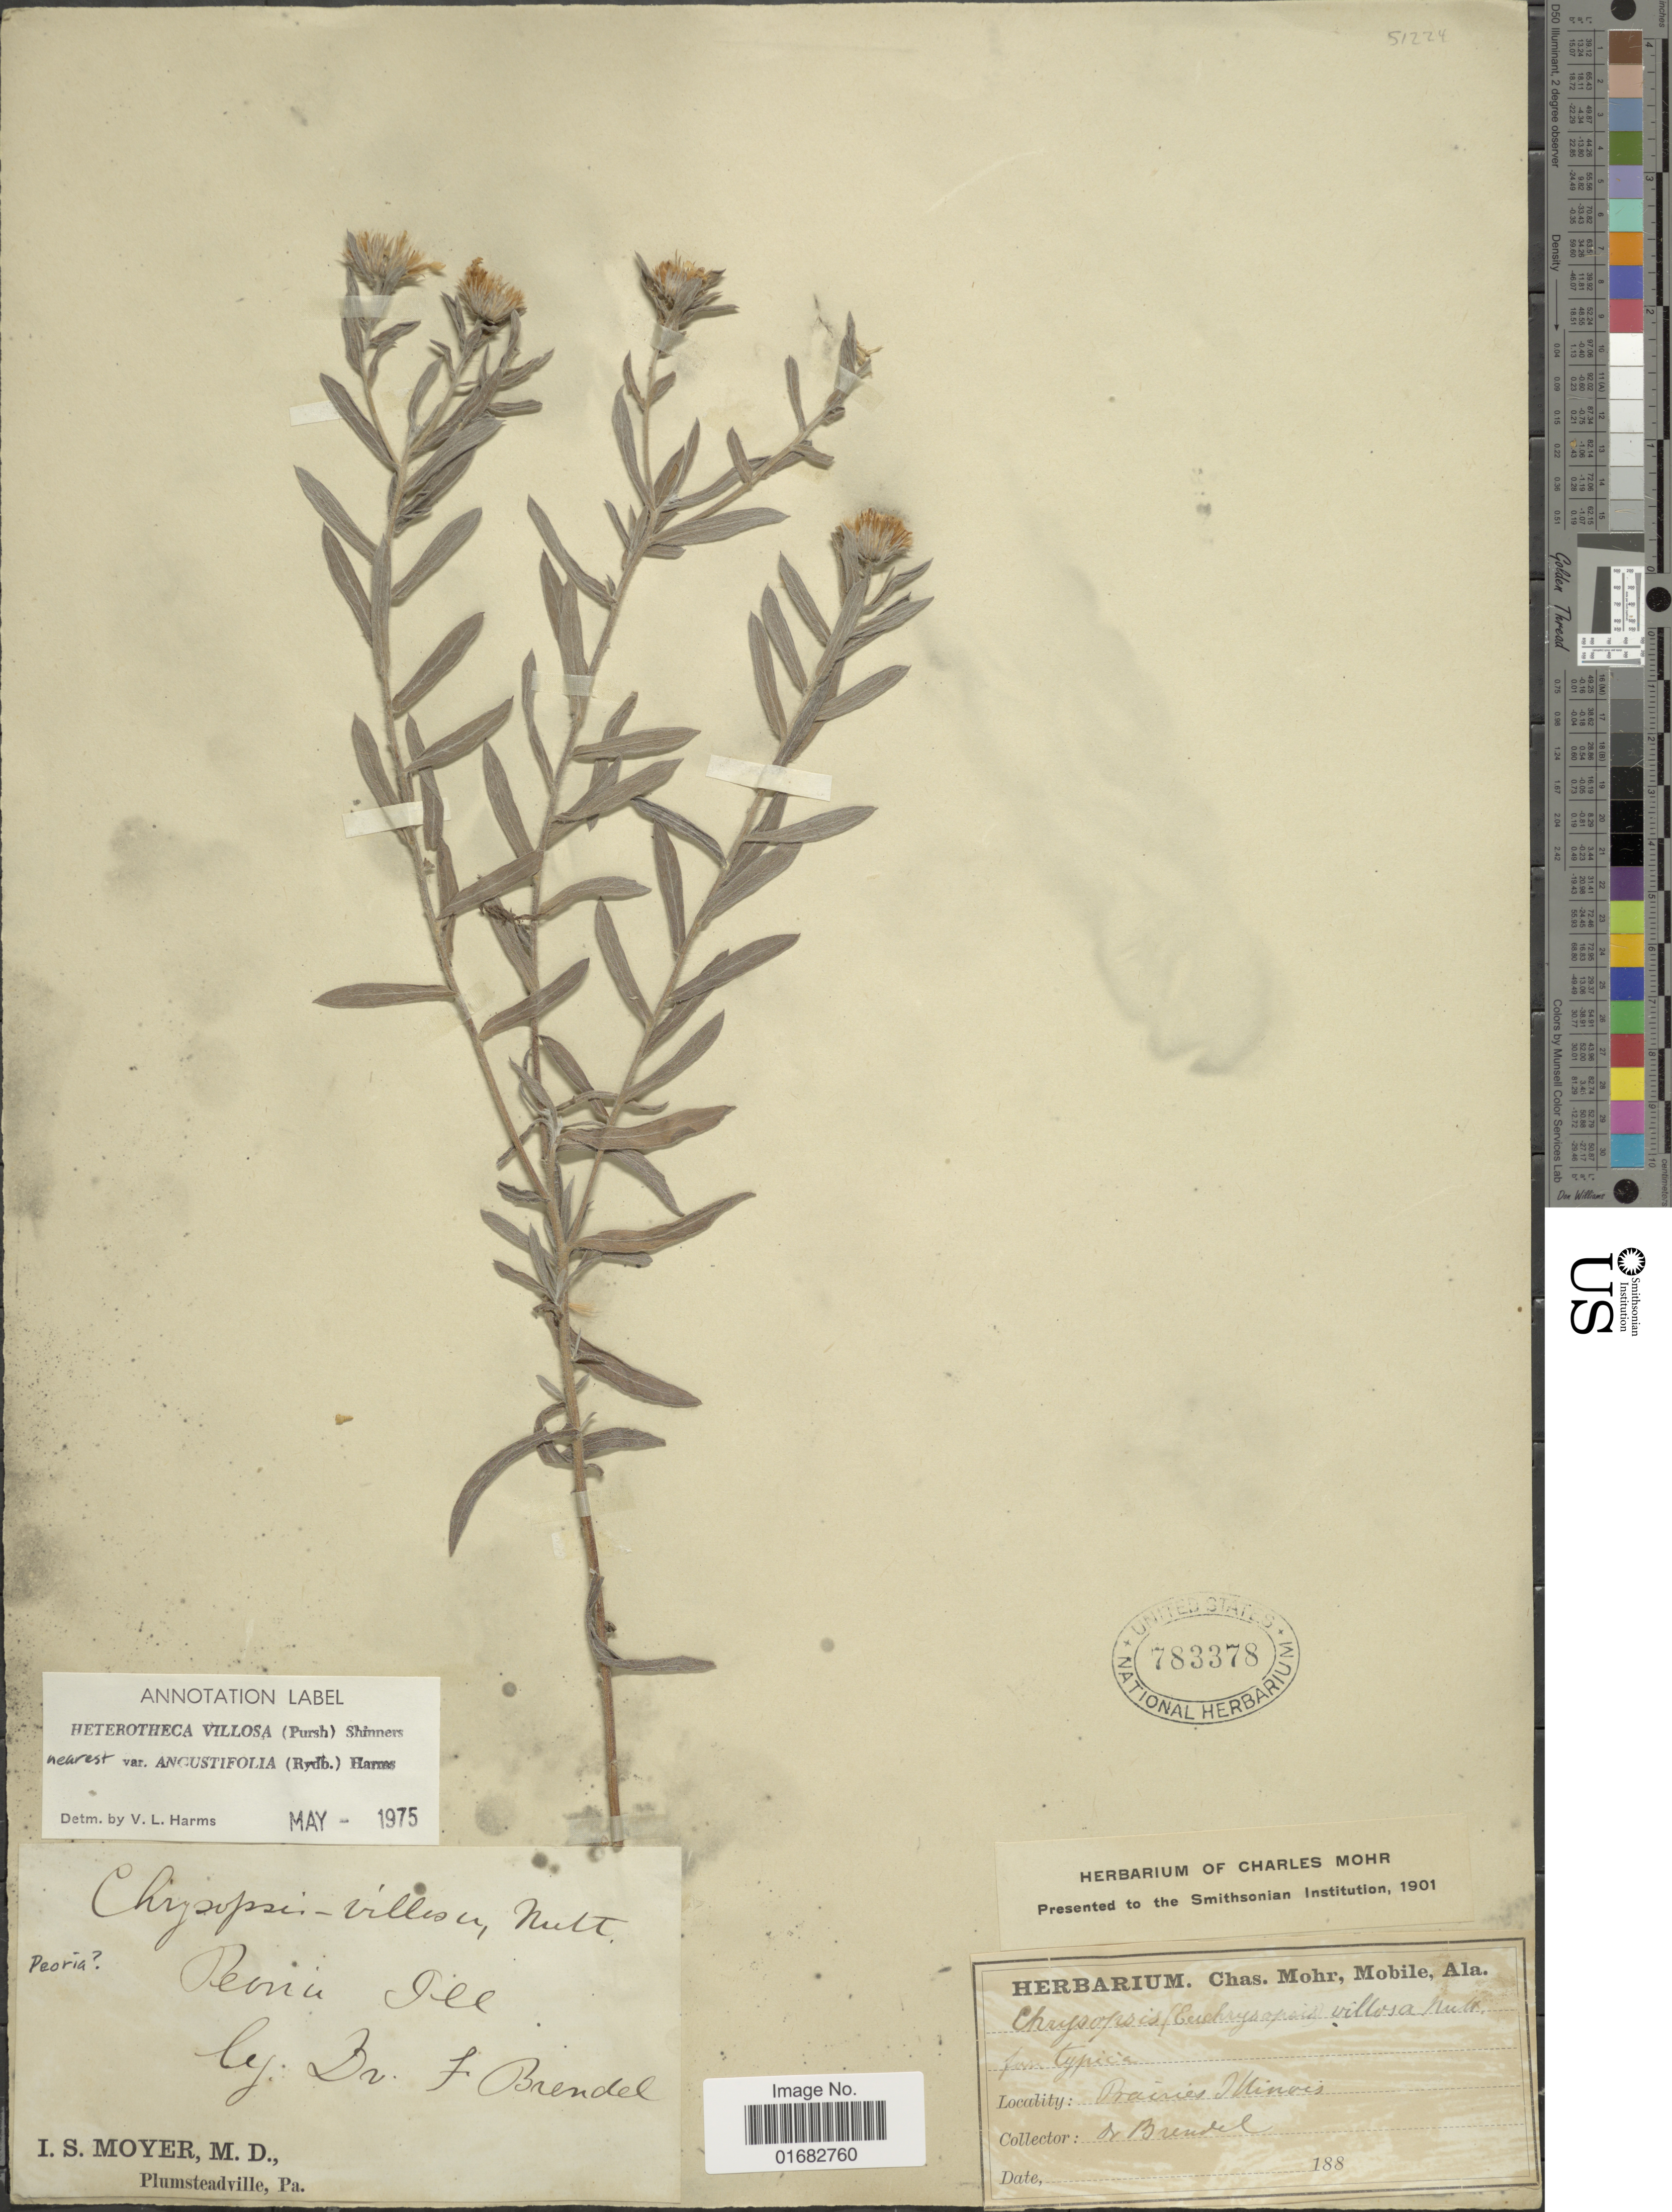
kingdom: Plantae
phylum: Tracheophyta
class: Magnoliopsida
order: Asterales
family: Asteraceae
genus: Heterotheca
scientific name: Heterotheca villosa var. angustifolia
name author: (Rydb.) V.L. Harms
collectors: F. Brendel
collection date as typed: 188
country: United States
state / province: Illinois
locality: Peoria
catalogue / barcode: US 783378